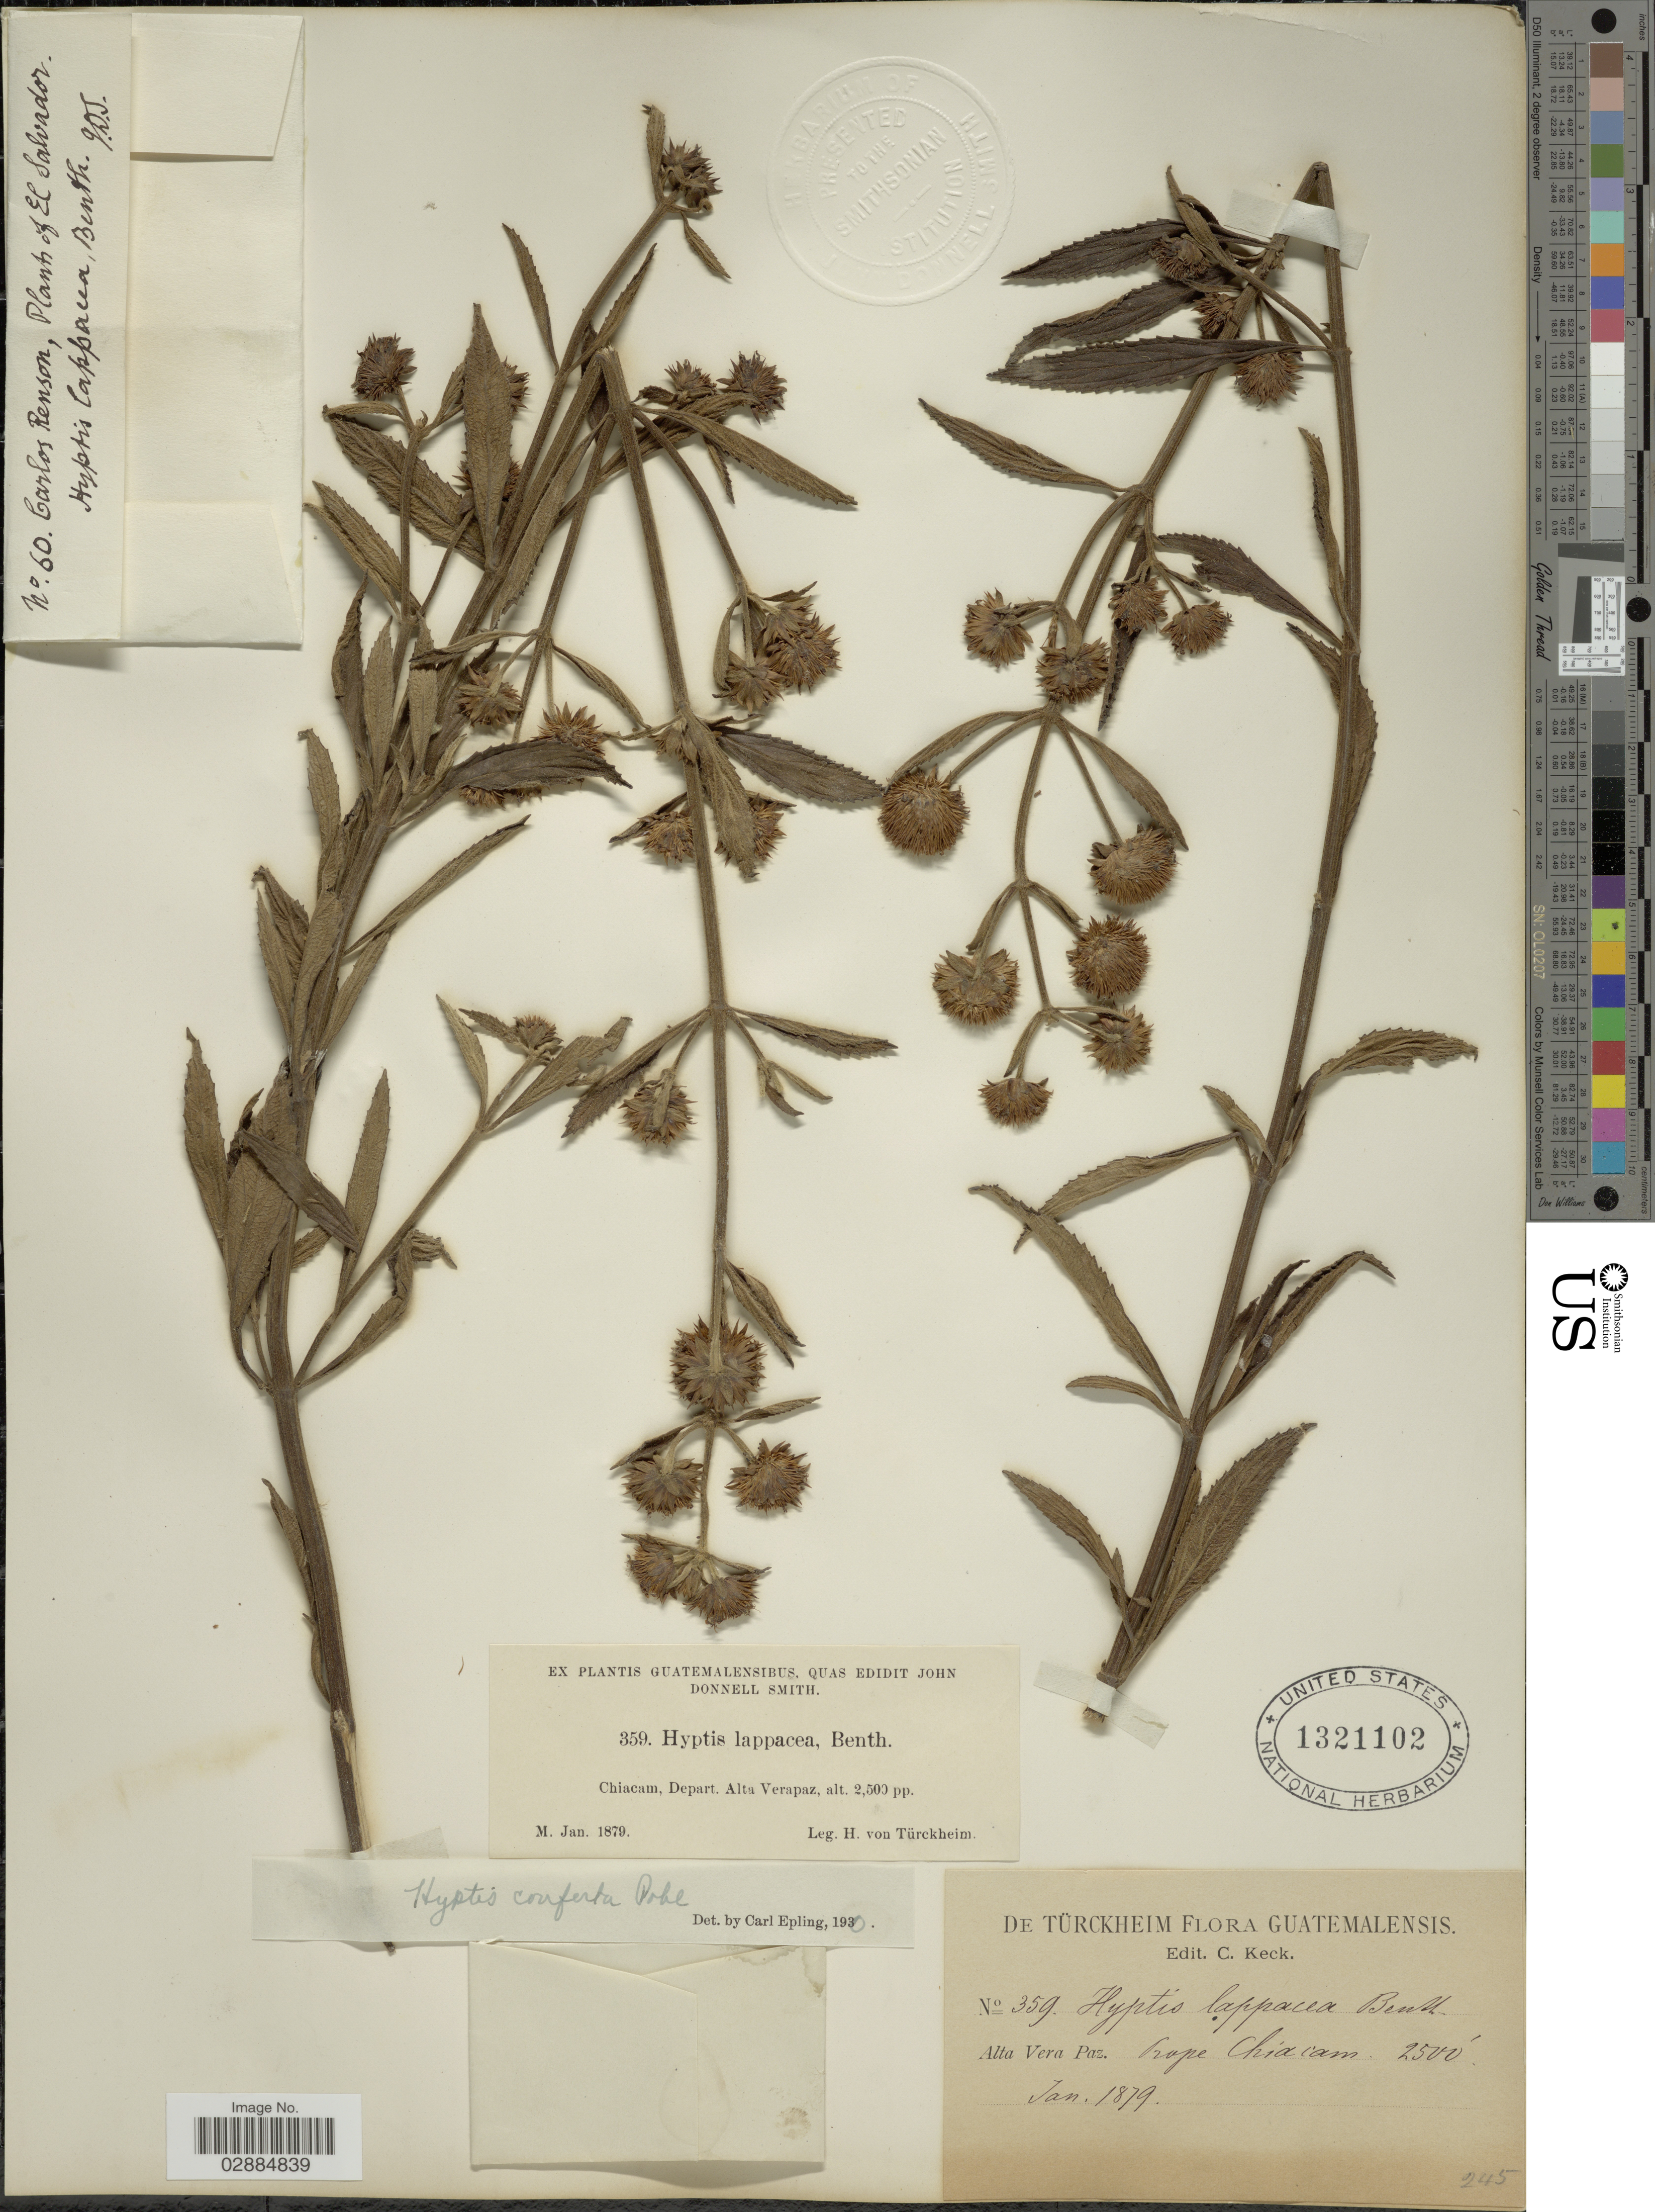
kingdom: Plantae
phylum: Tracheophyta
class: Magnoliopsida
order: Lamiales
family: Lamiaceae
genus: Hyptis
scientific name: Hyptis conferta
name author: Pohl ex Benth.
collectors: H. von Türckheim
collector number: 359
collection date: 1879-01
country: Guatemala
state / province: Alta Verapaz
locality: Alta Vera Paz, Prope Chiacam.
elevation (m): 762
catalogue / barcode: US 1321102